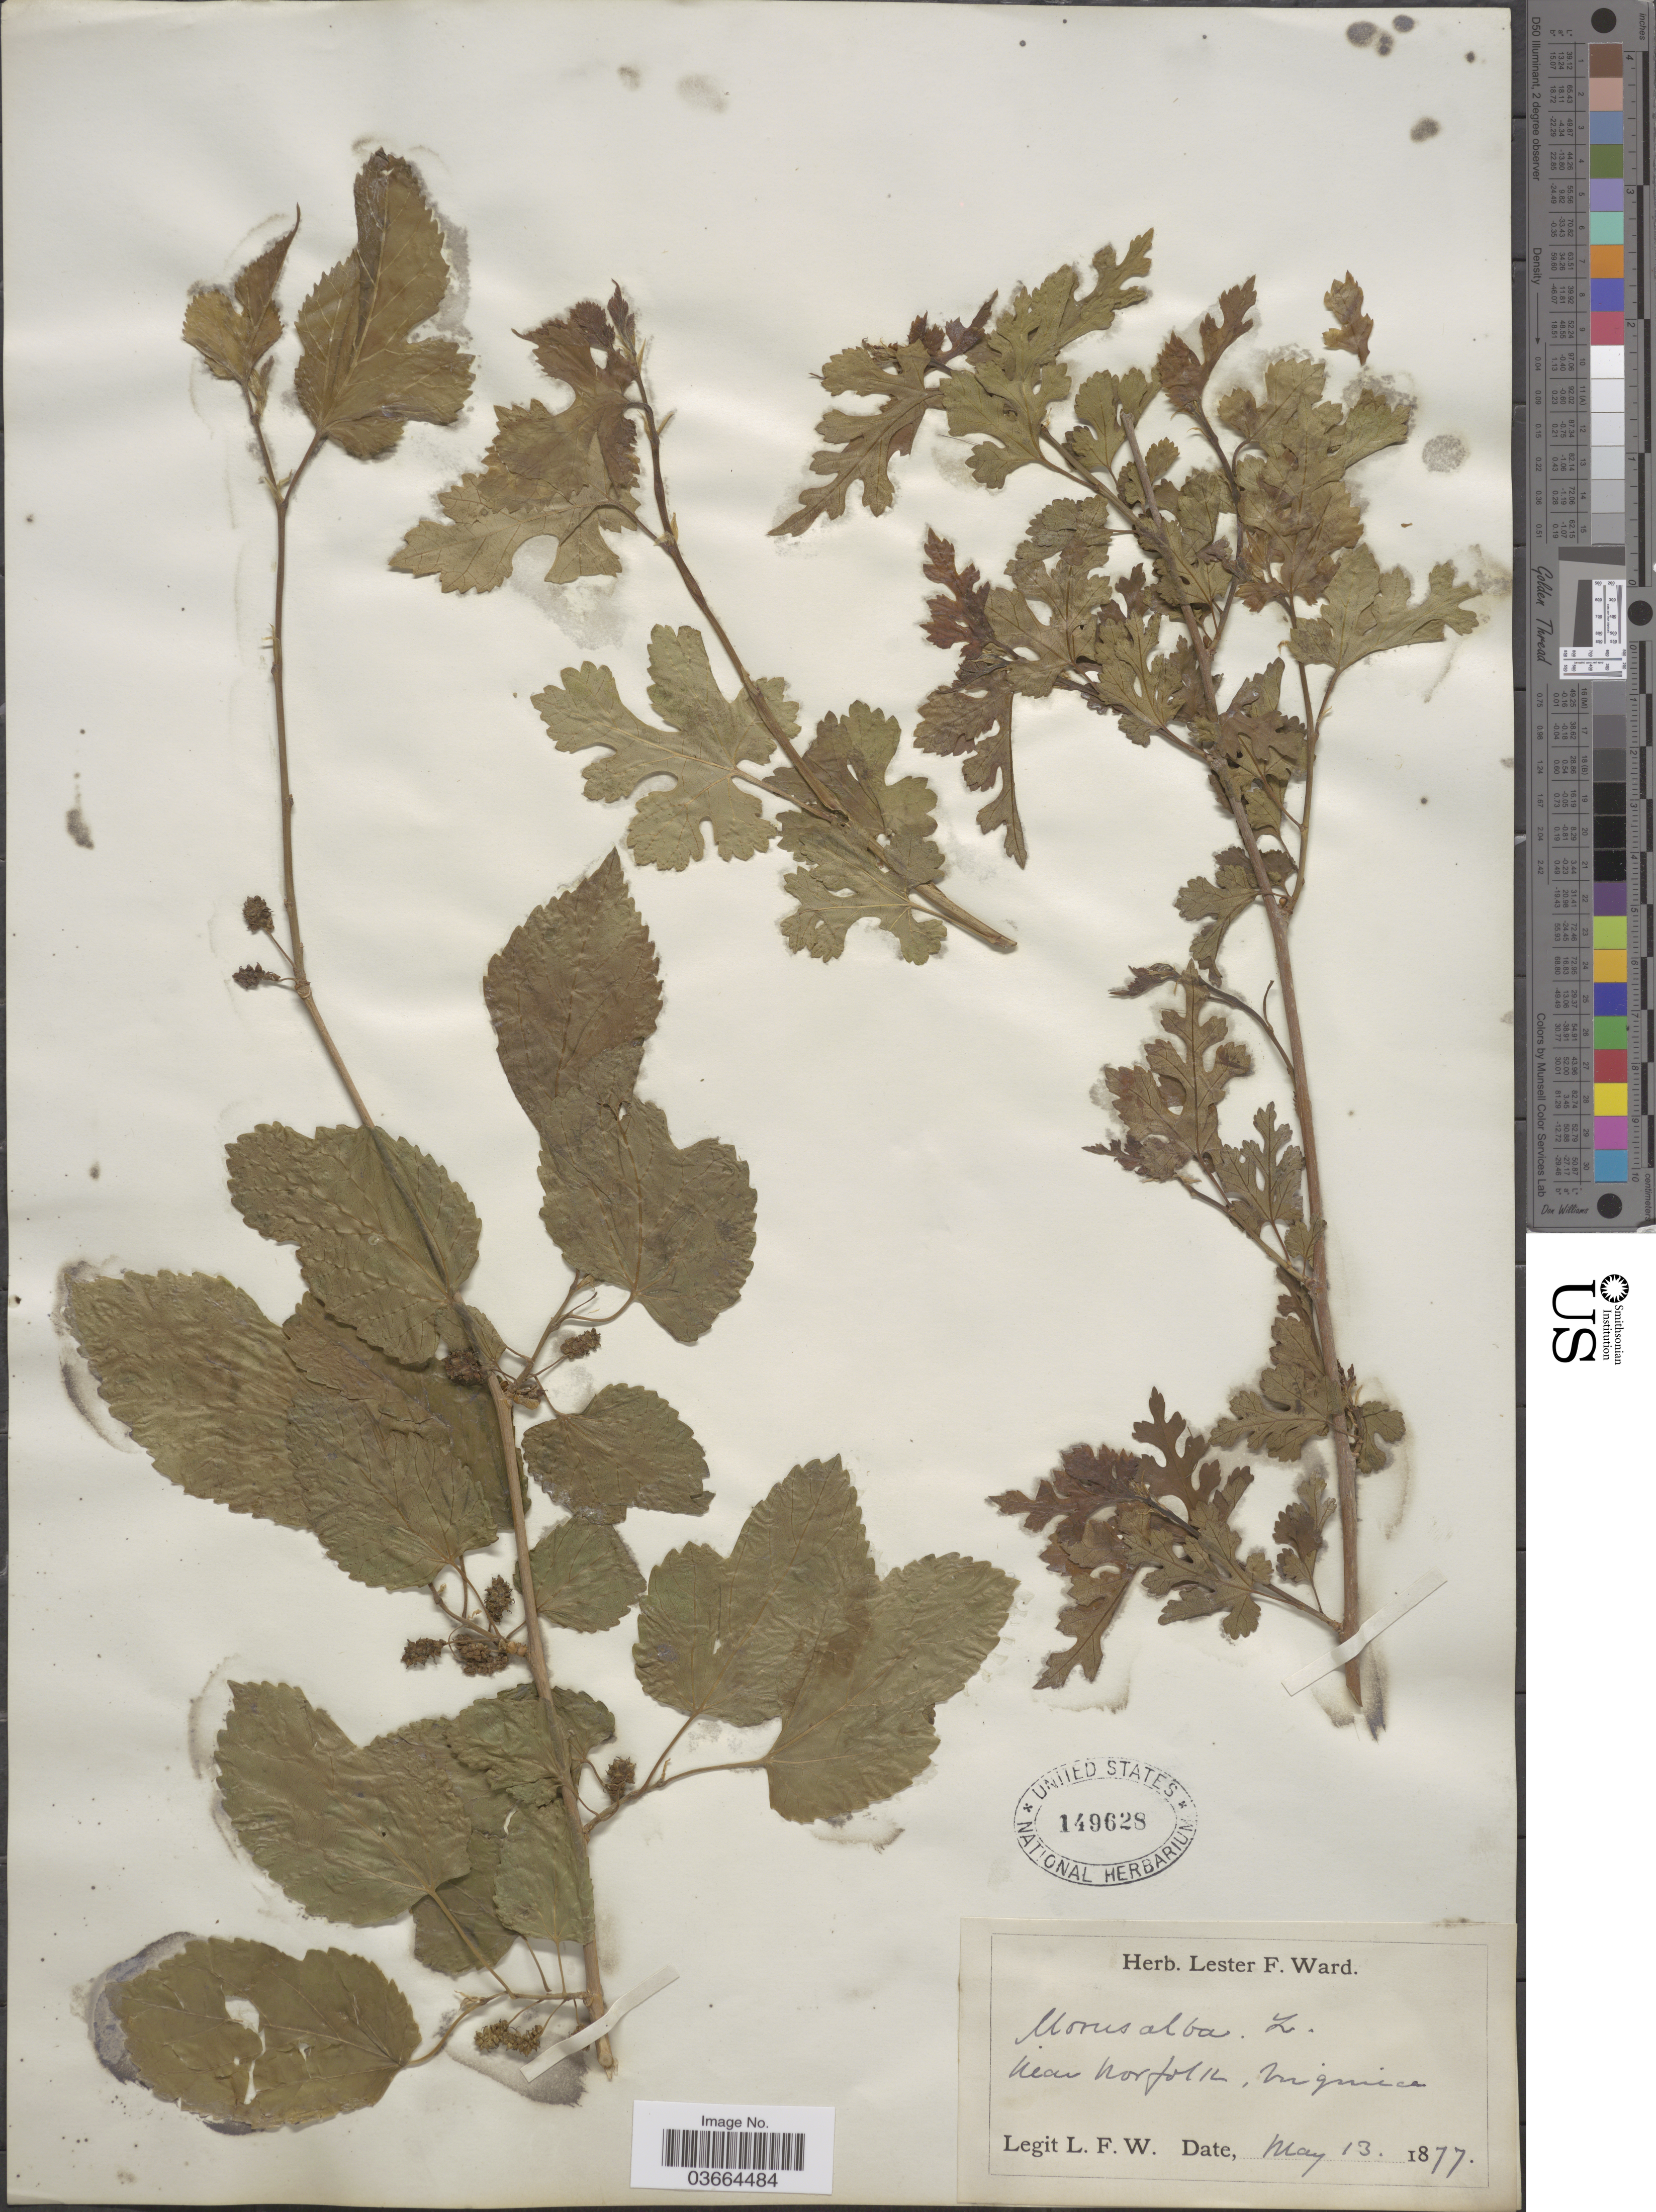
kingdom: Plantae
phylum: Tracheophyta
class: Magnoliopsida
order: Rosales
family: Moraceae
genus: Morus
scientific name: Morus alba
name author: L.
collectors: L. F. Ward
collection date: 1877-05-13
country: United States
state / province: Virginia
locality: Near Norfolk.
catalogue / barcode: US 149628